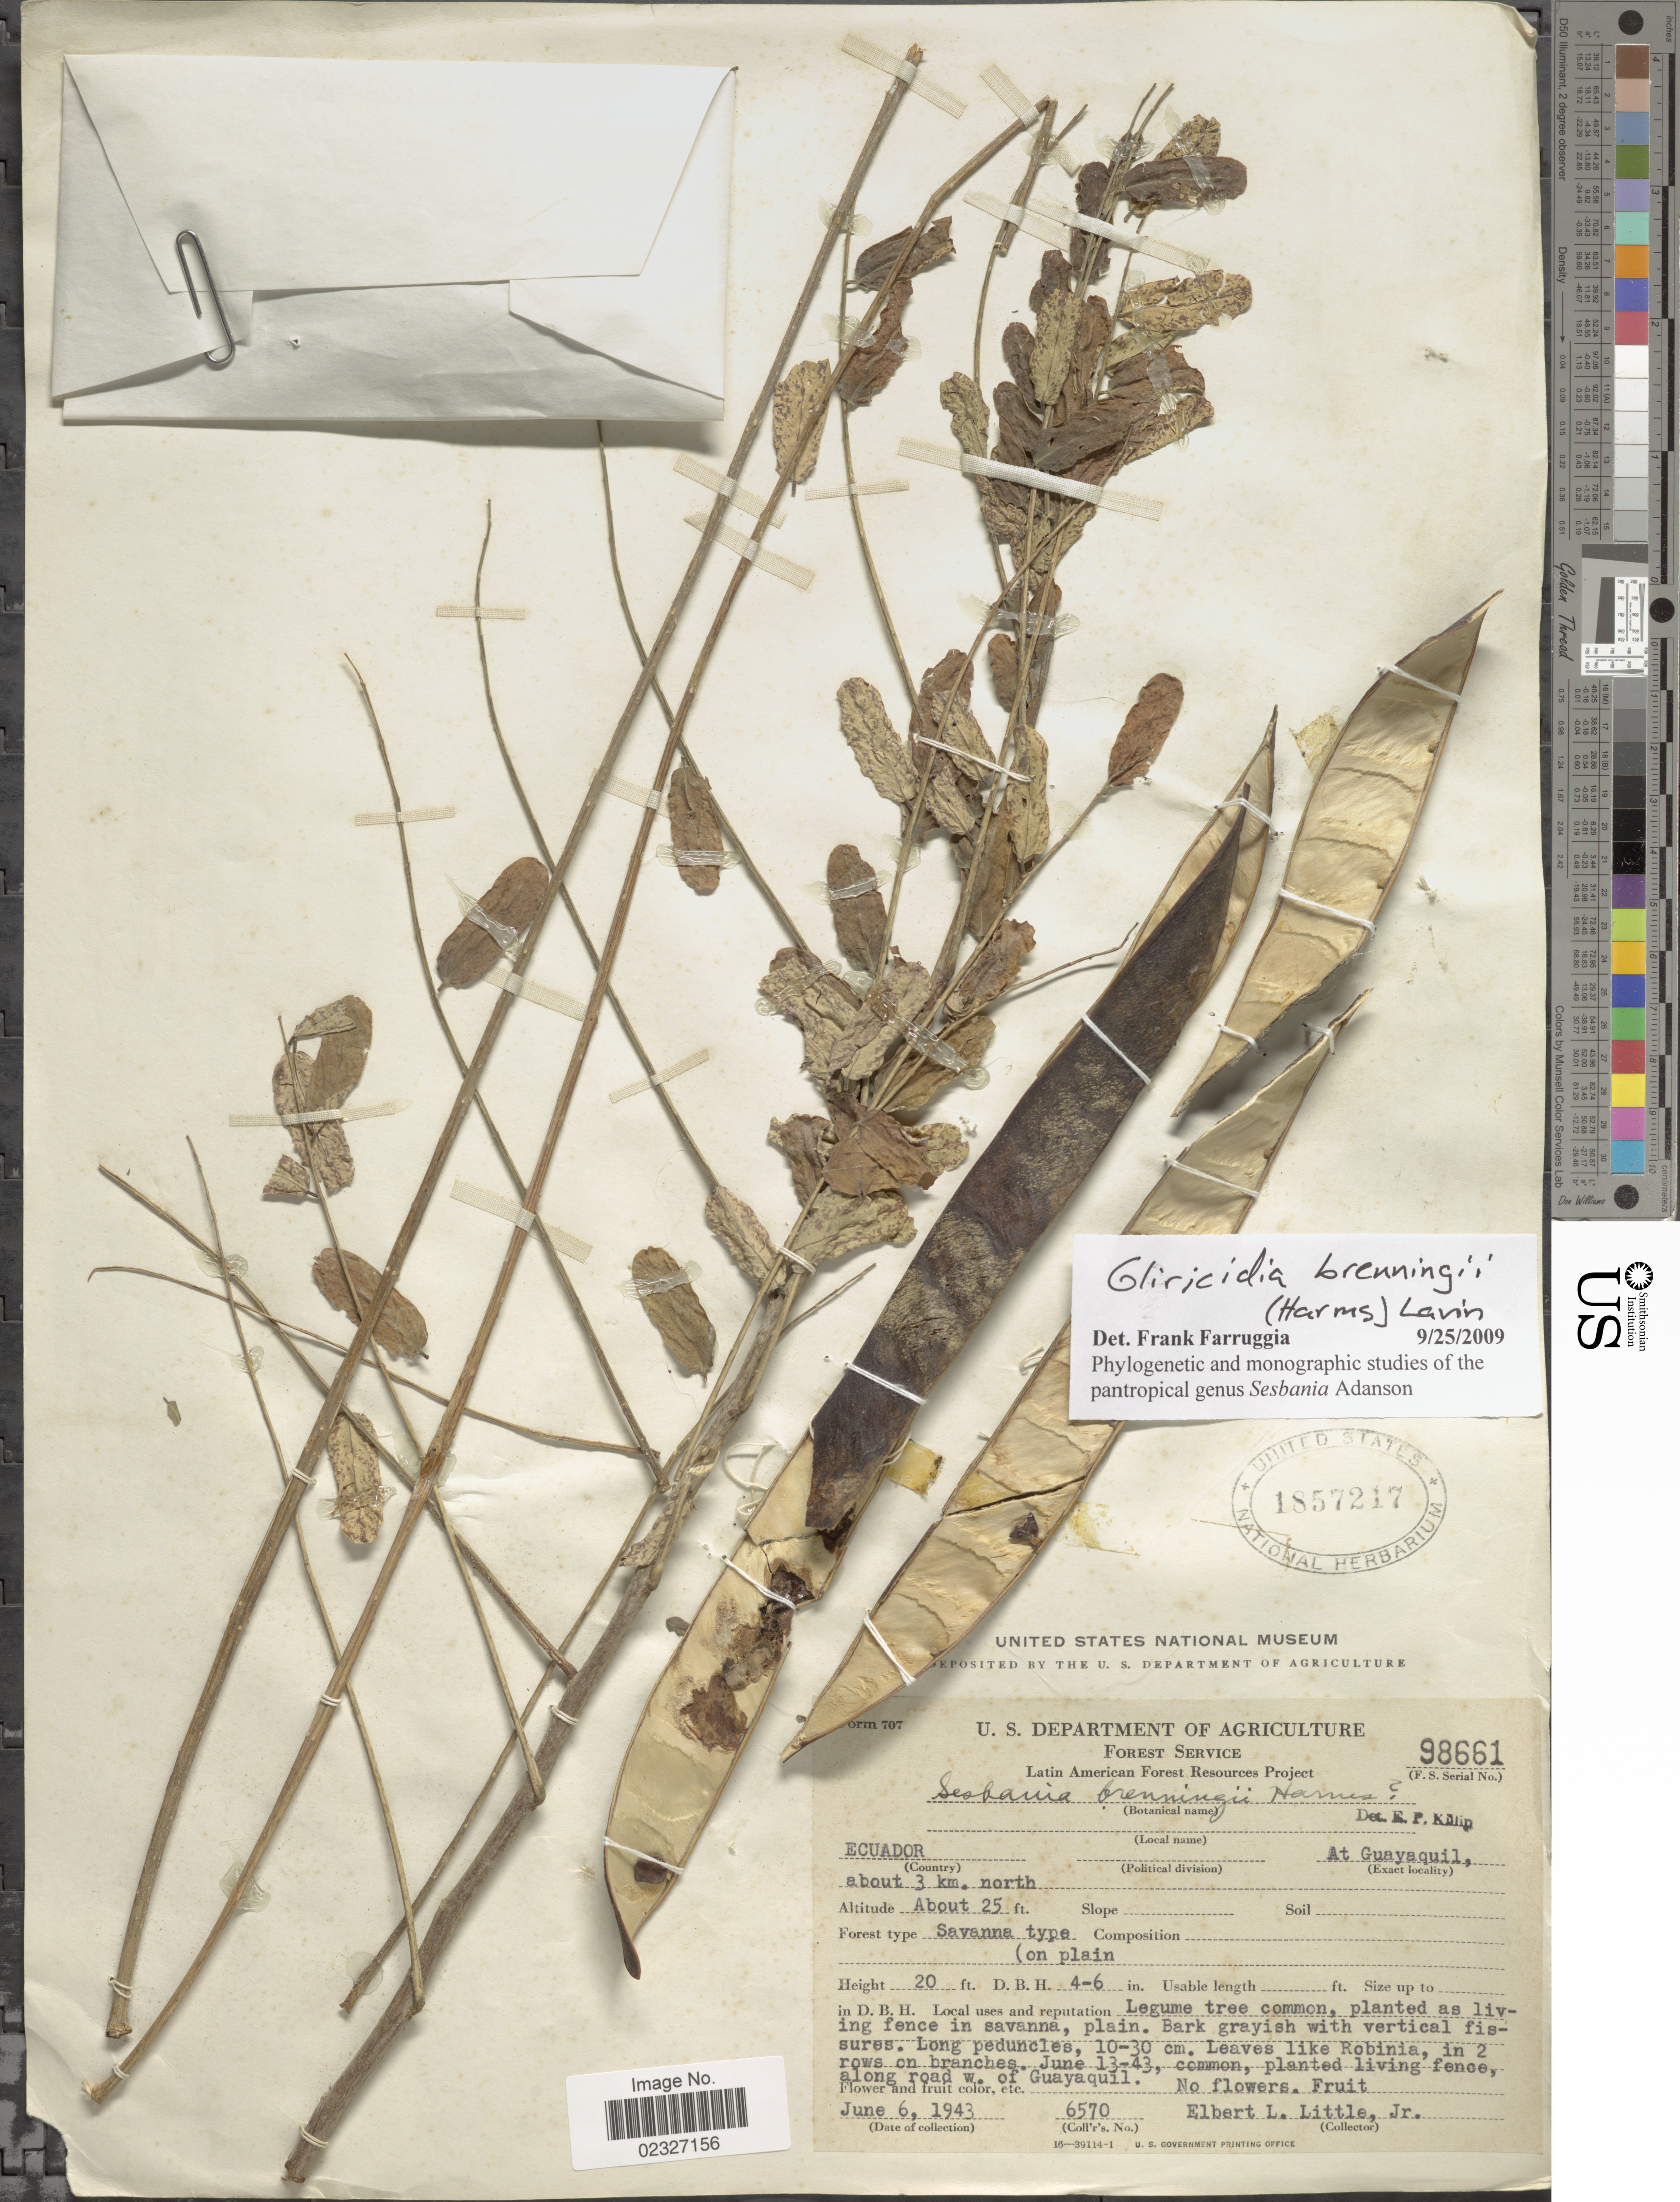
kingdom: Plantae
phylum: Tracheophyta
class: Magnoliopsida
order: Fabales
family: Fabaceae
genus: Gliricidia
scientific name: Gliricidia brenningii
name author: (Harms) Lavin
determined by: Farruggia, Frank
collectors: E. L. Little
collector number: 6570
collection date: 1943-06-06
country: Ecuador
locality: At Guayaquil, about 3 km. north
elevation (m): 8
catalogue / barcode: US 1857217